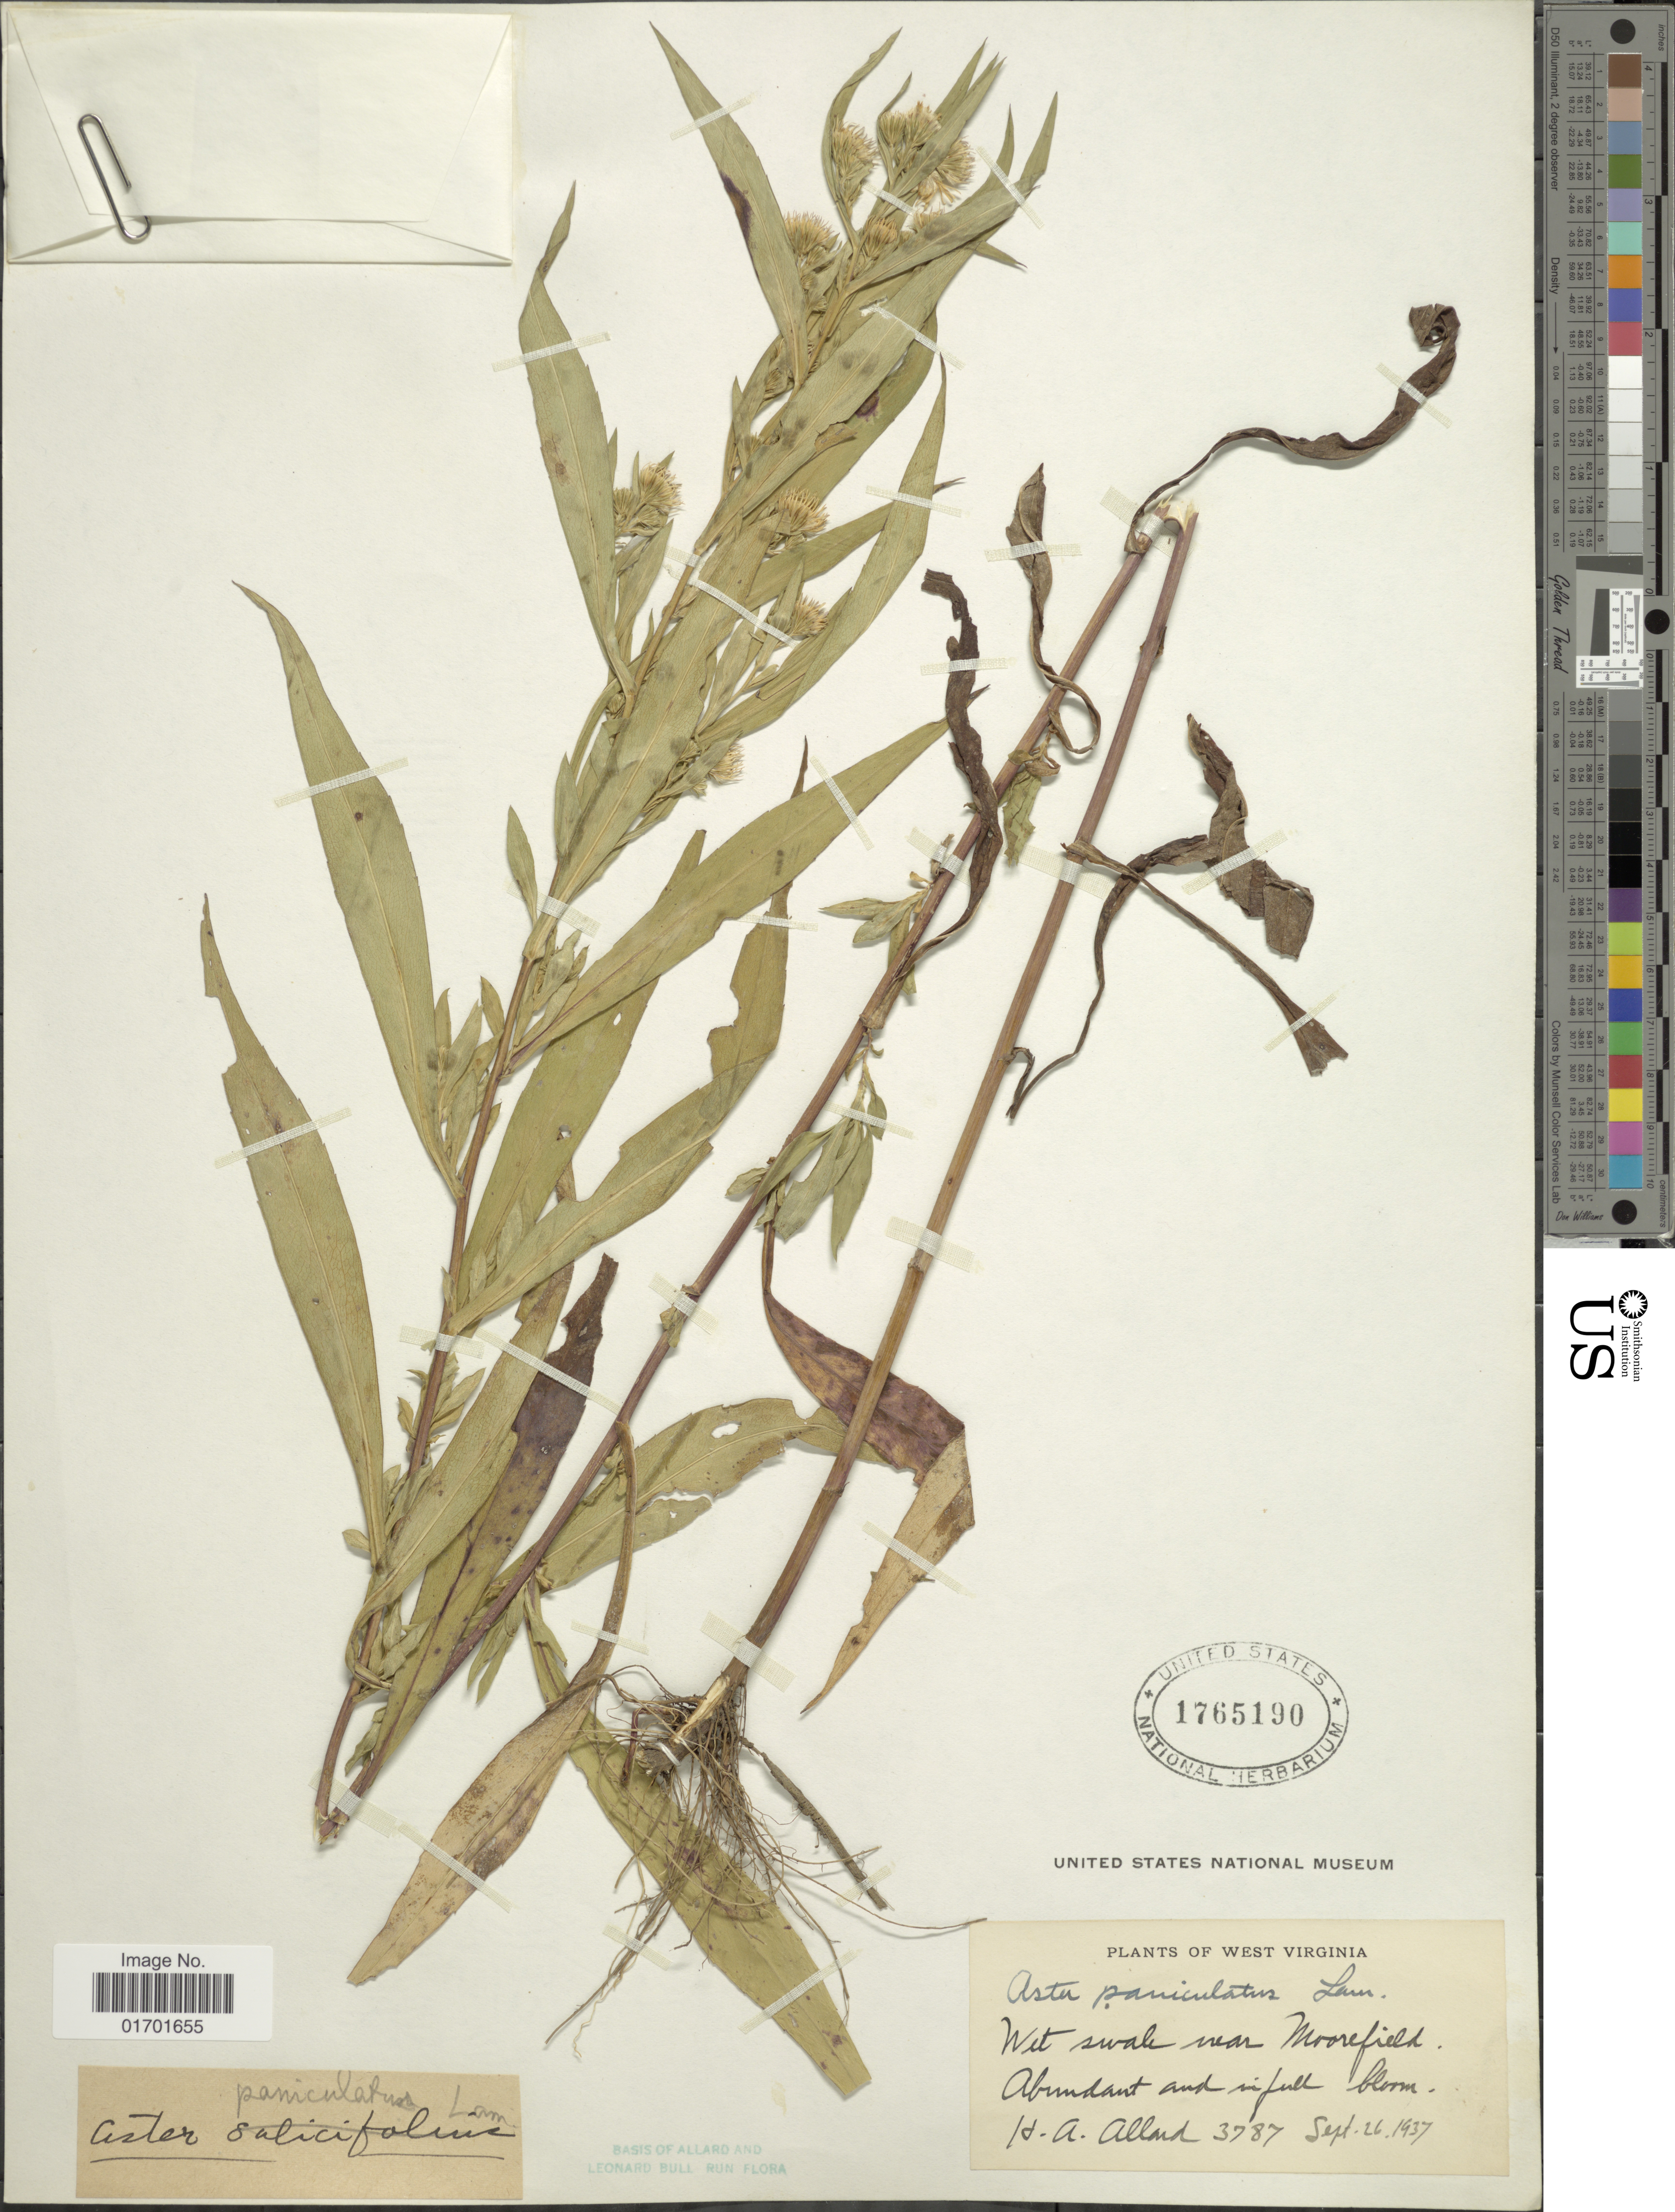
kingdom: Plantae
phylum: Tracheophyta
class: Magnoliopsida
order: Asterales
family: Asteraceae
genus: Symphyotrichum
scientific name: Symphyotrichum lanceolatum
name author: (Willd.) G.L. Nesom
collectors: H. A. Allard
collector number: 3787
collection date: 1937-09-26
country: United States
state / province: West Virginia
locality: Wet Swale near Morefield.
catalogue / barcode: US 1765190